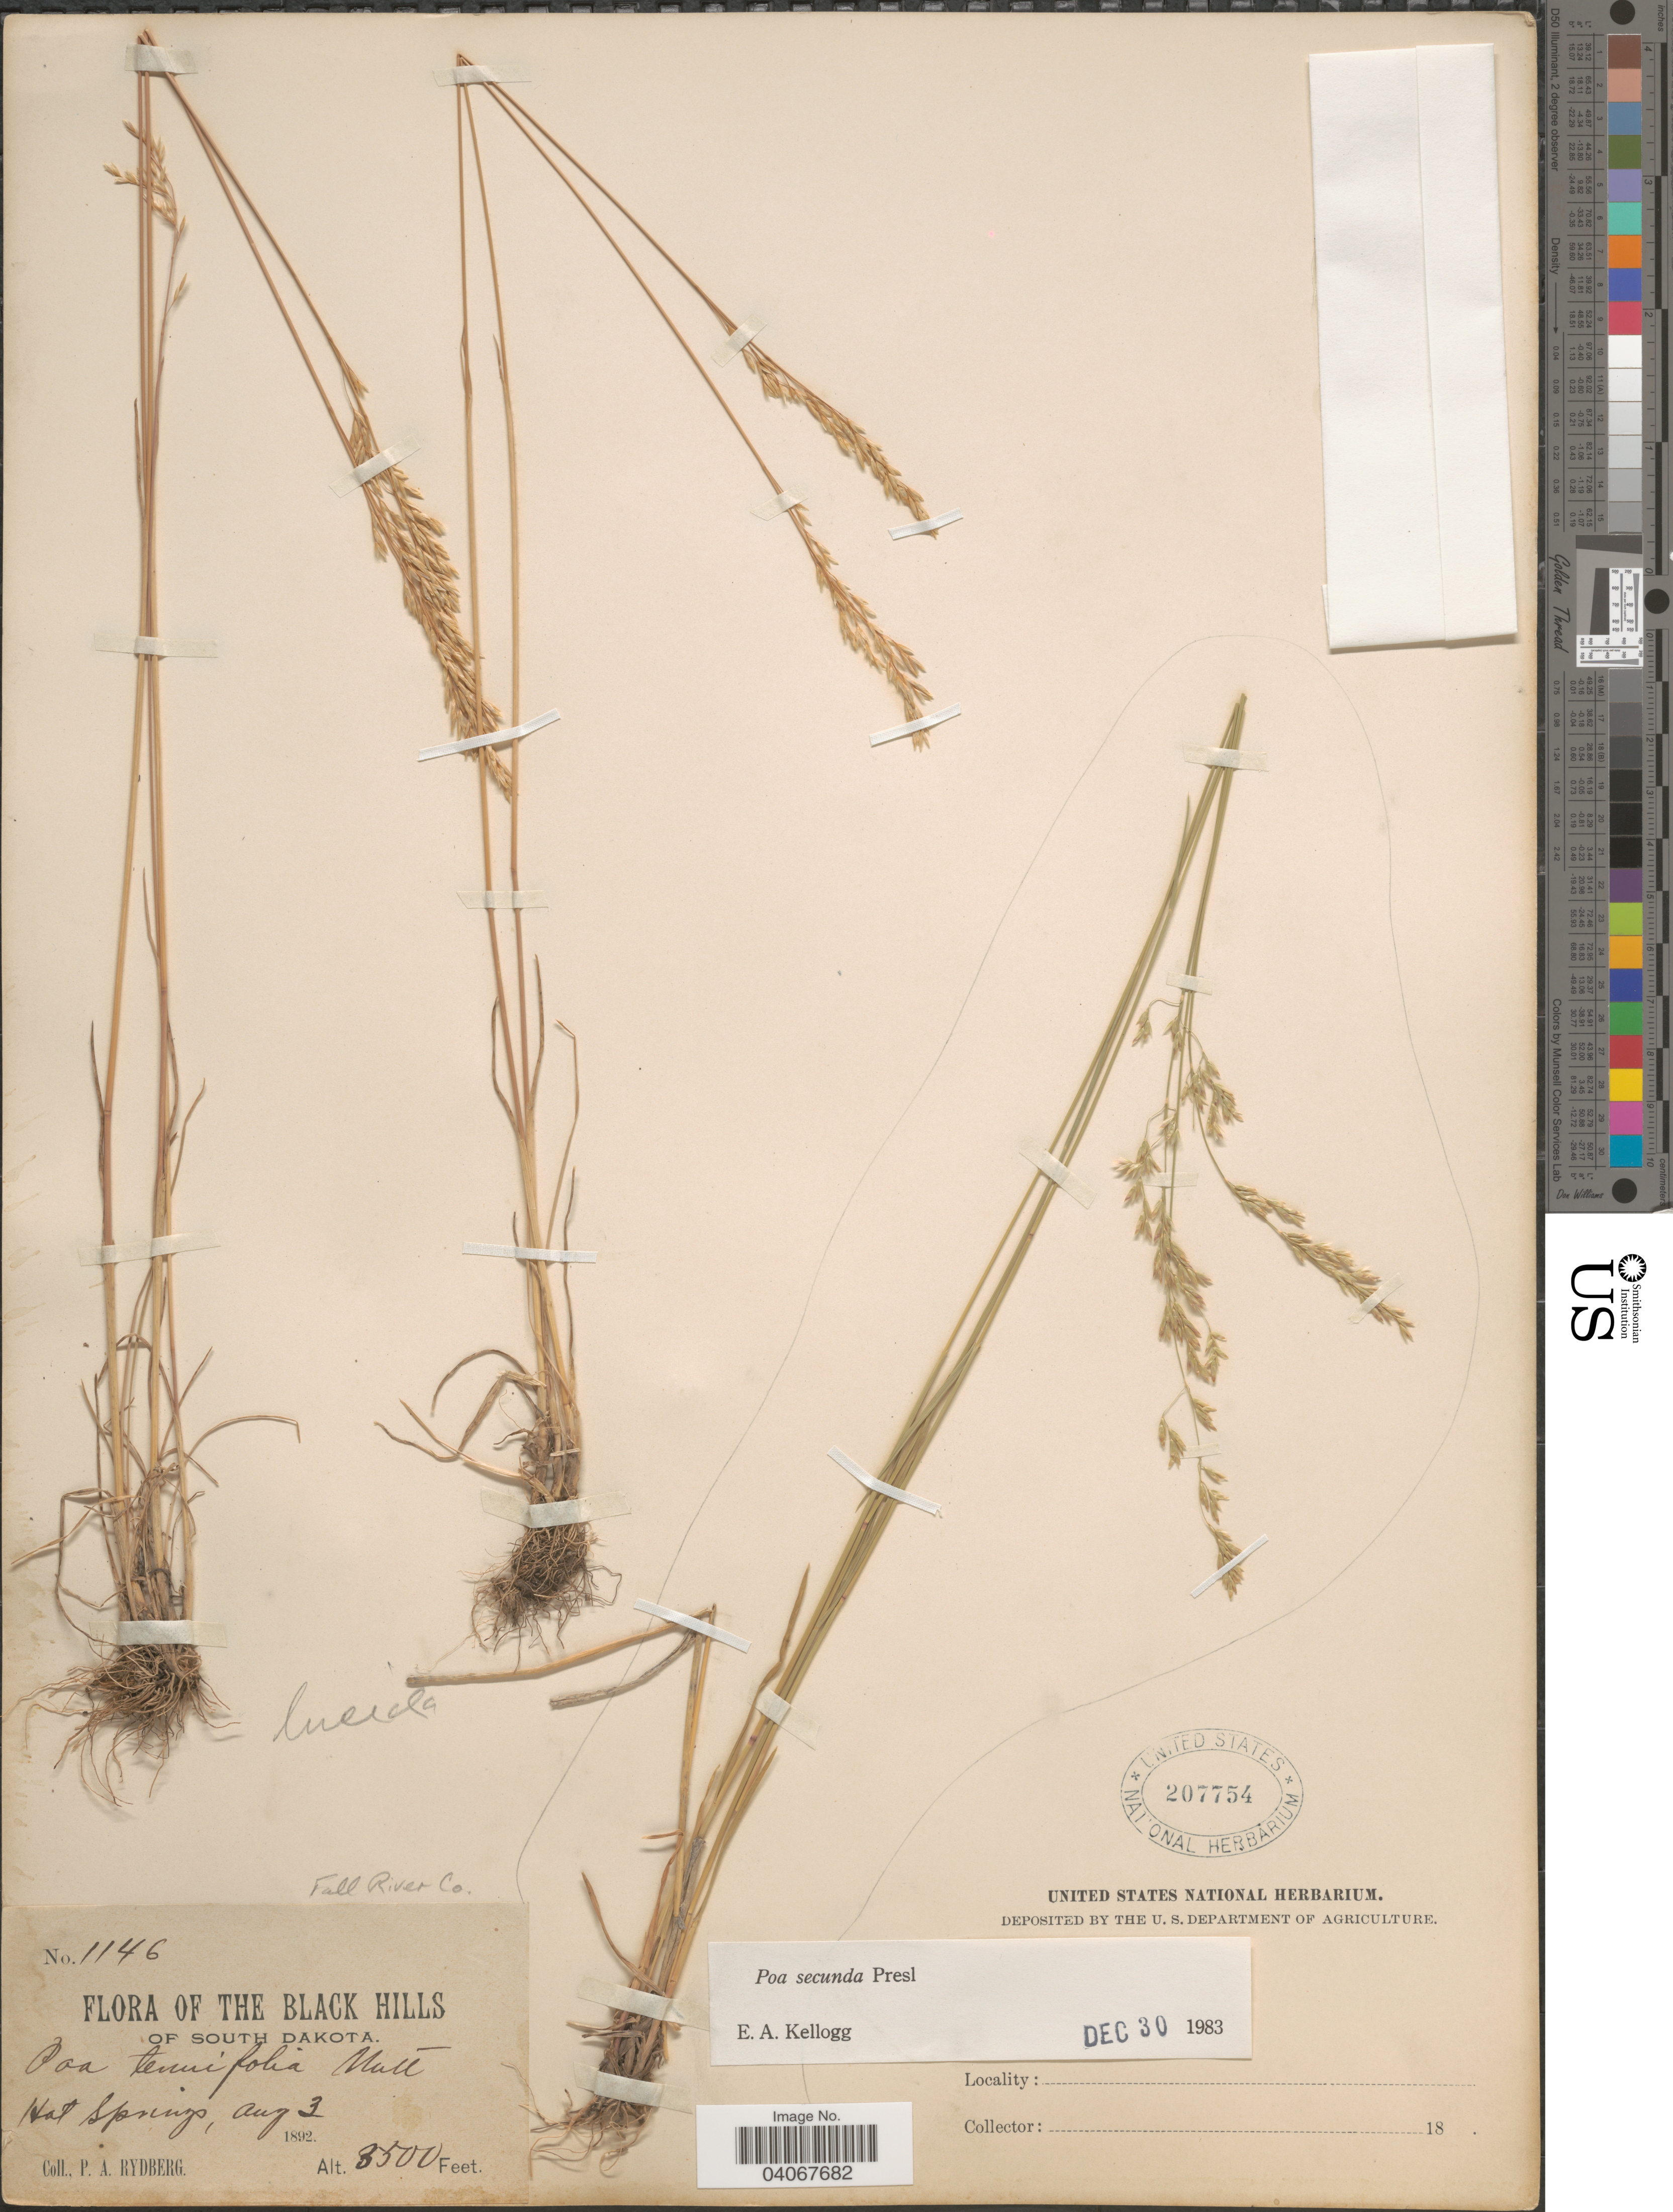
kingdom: Plantae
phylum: Tracheophyta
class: Liliopsida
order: Poales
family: Poaceae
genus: Poa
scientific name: Poa secunda subsp. secunda var. secunda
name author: J. Presl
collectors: P. A. Rydberg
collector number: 1146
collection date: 1892-08-03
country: United States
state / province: South Dakota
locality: Fall River Co. The Black hills of South Dakota. Hot Springs.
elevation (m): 2591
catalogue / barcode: US 207754